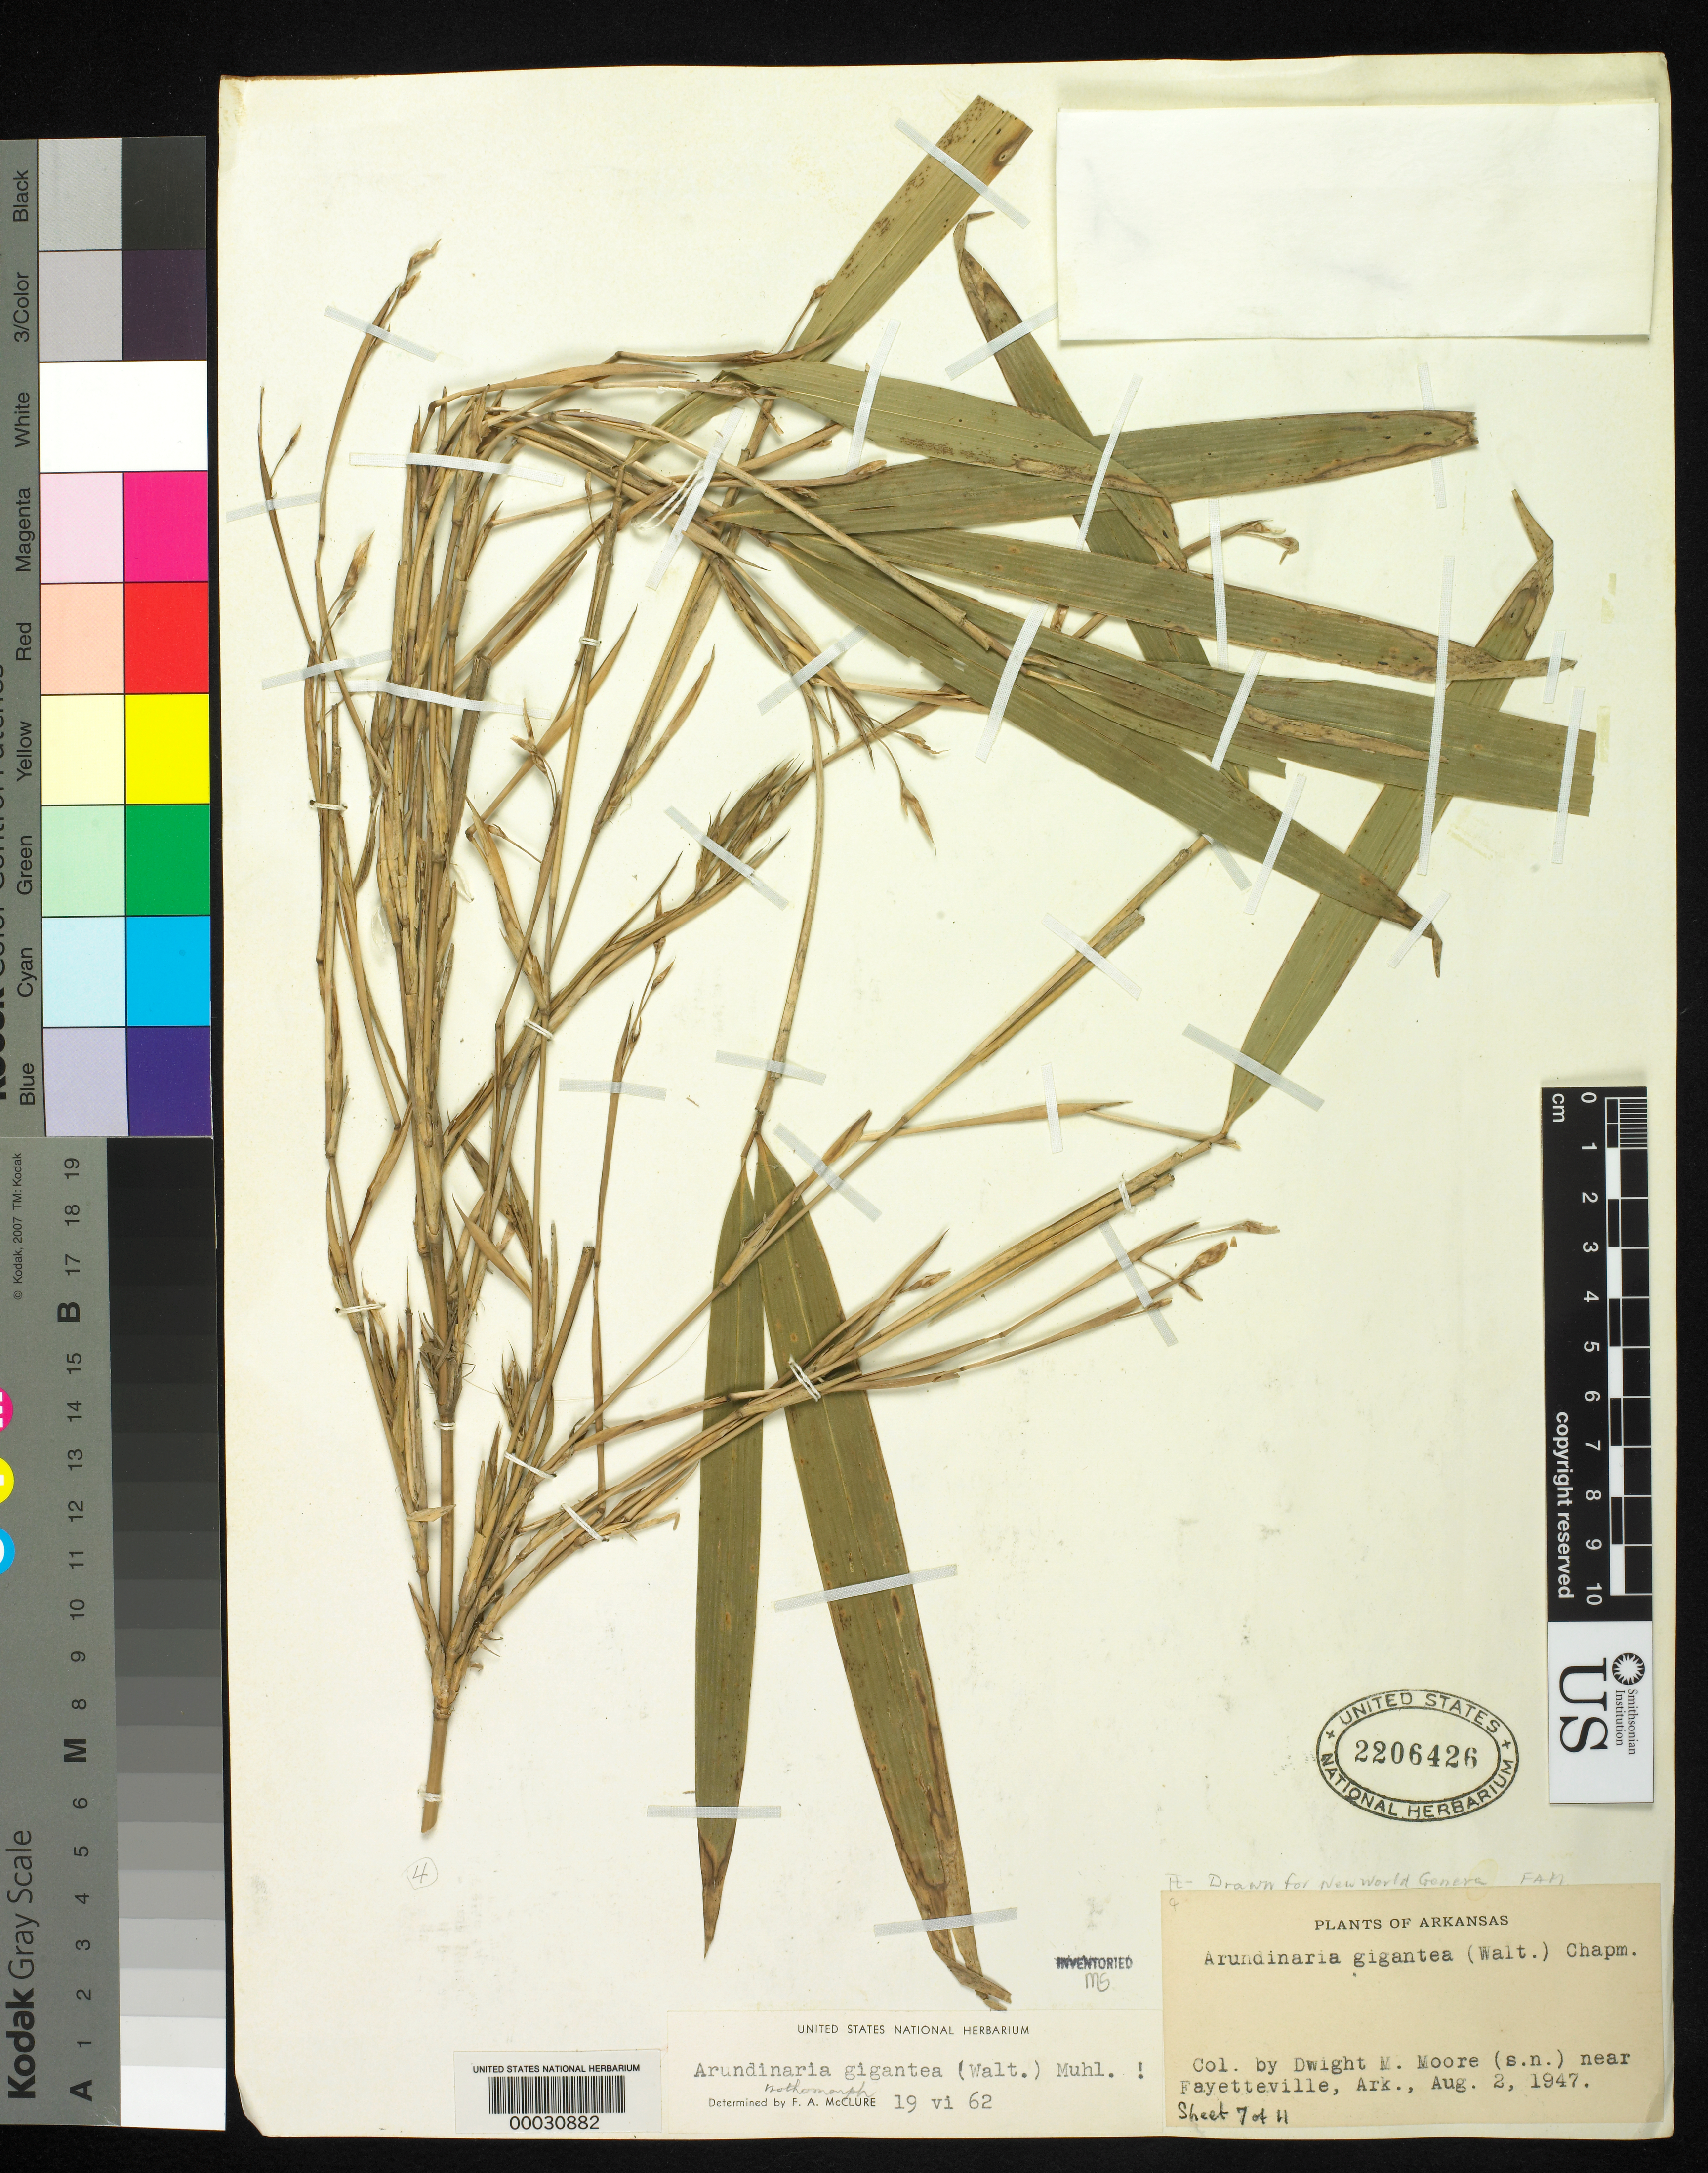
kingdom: Plantae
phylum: Tracheophyta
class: Liliopsida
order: Poales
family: Poaceae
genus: Arundinaria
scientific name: Arundinaria gigantea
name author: (Walter) Muhl.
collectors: D. Moore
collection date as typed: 02 Aug 1947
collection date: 1947-08-02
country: United States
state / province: Arkansas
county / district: Washington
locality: Fayetterville, white river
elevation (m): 336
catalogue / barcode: US 2206426